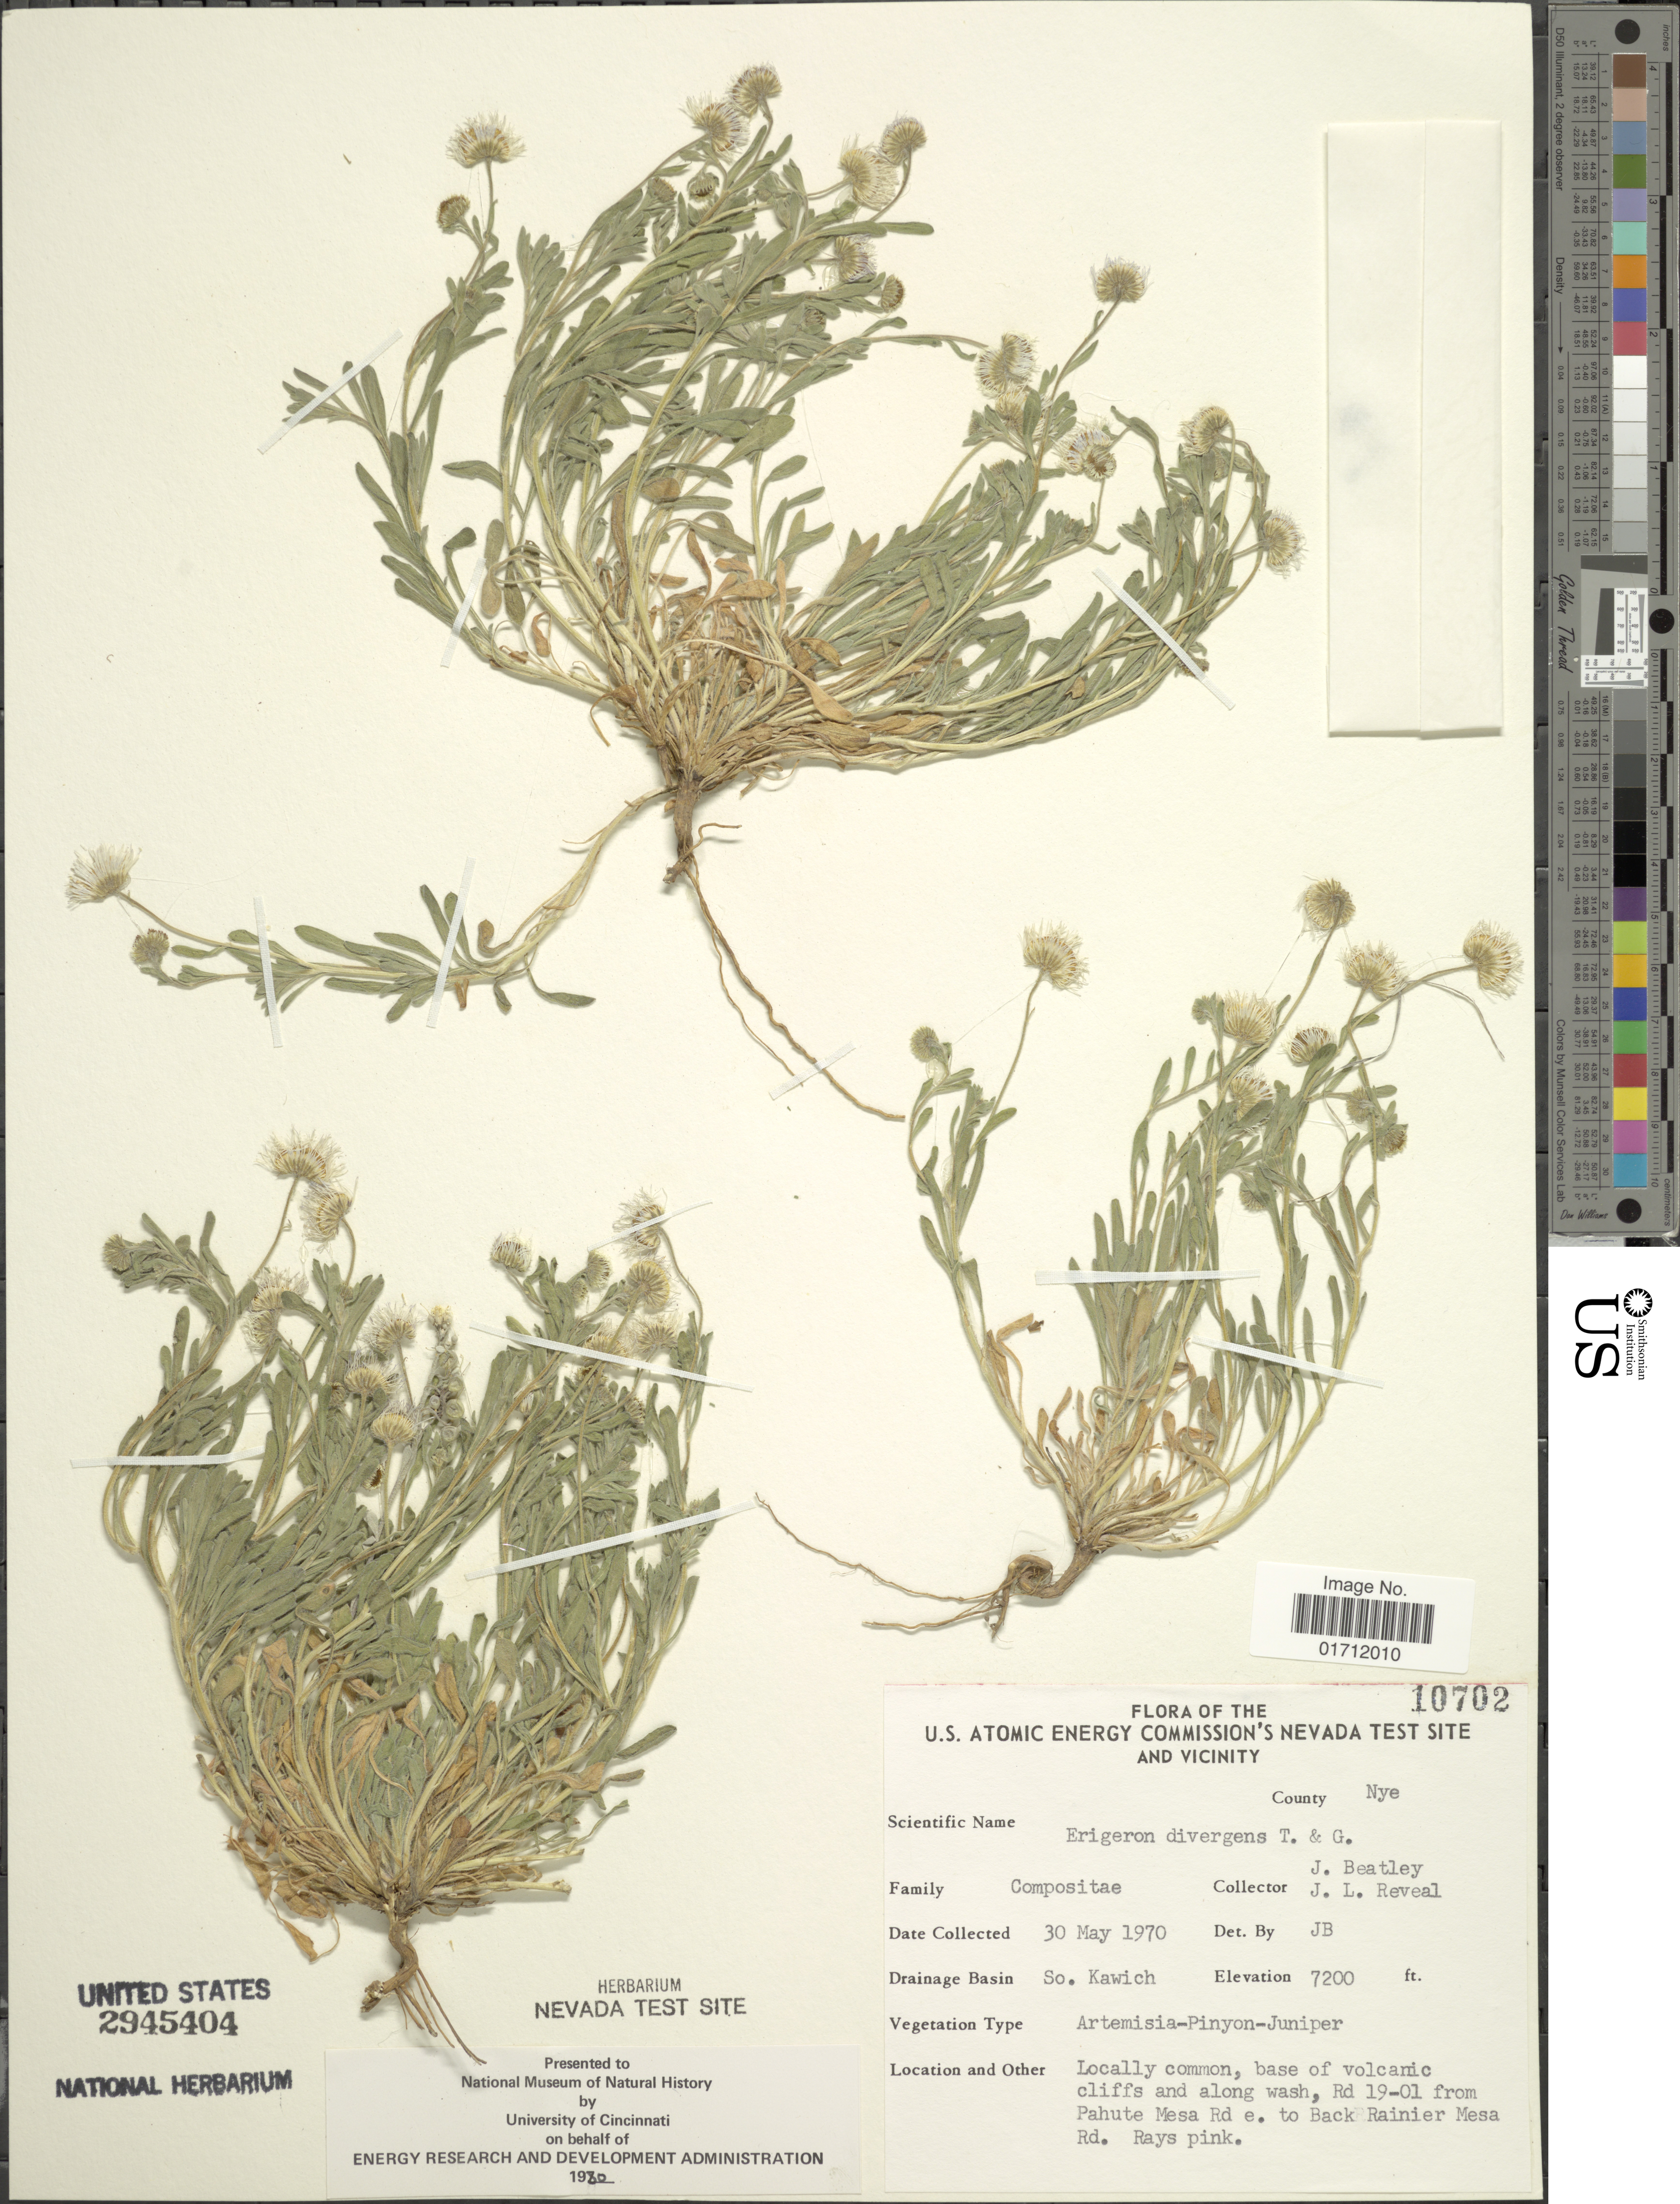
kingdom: Plantae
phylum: Tracheophyta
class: Magnoliopsida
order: Asterales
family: Asteraceae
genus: Erigeron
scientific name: Erigeron divergens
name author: Torr. & A. Gray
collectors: J. C. Beatley & J. L. Reveal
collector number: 10702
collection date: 1970-05-30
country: United States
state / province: Nevada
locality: The U.S. Atomic Energy Commission's Nevada Test Site and Vicinity, County: Nye, Drainage Basin: So. Kawich, base of volcanic cliffs and along wash, Rd 19-01 from Pahute Mesa Rd e. to Back Rainier Mesa Rd.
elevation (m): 2195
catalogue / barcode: US 2945404